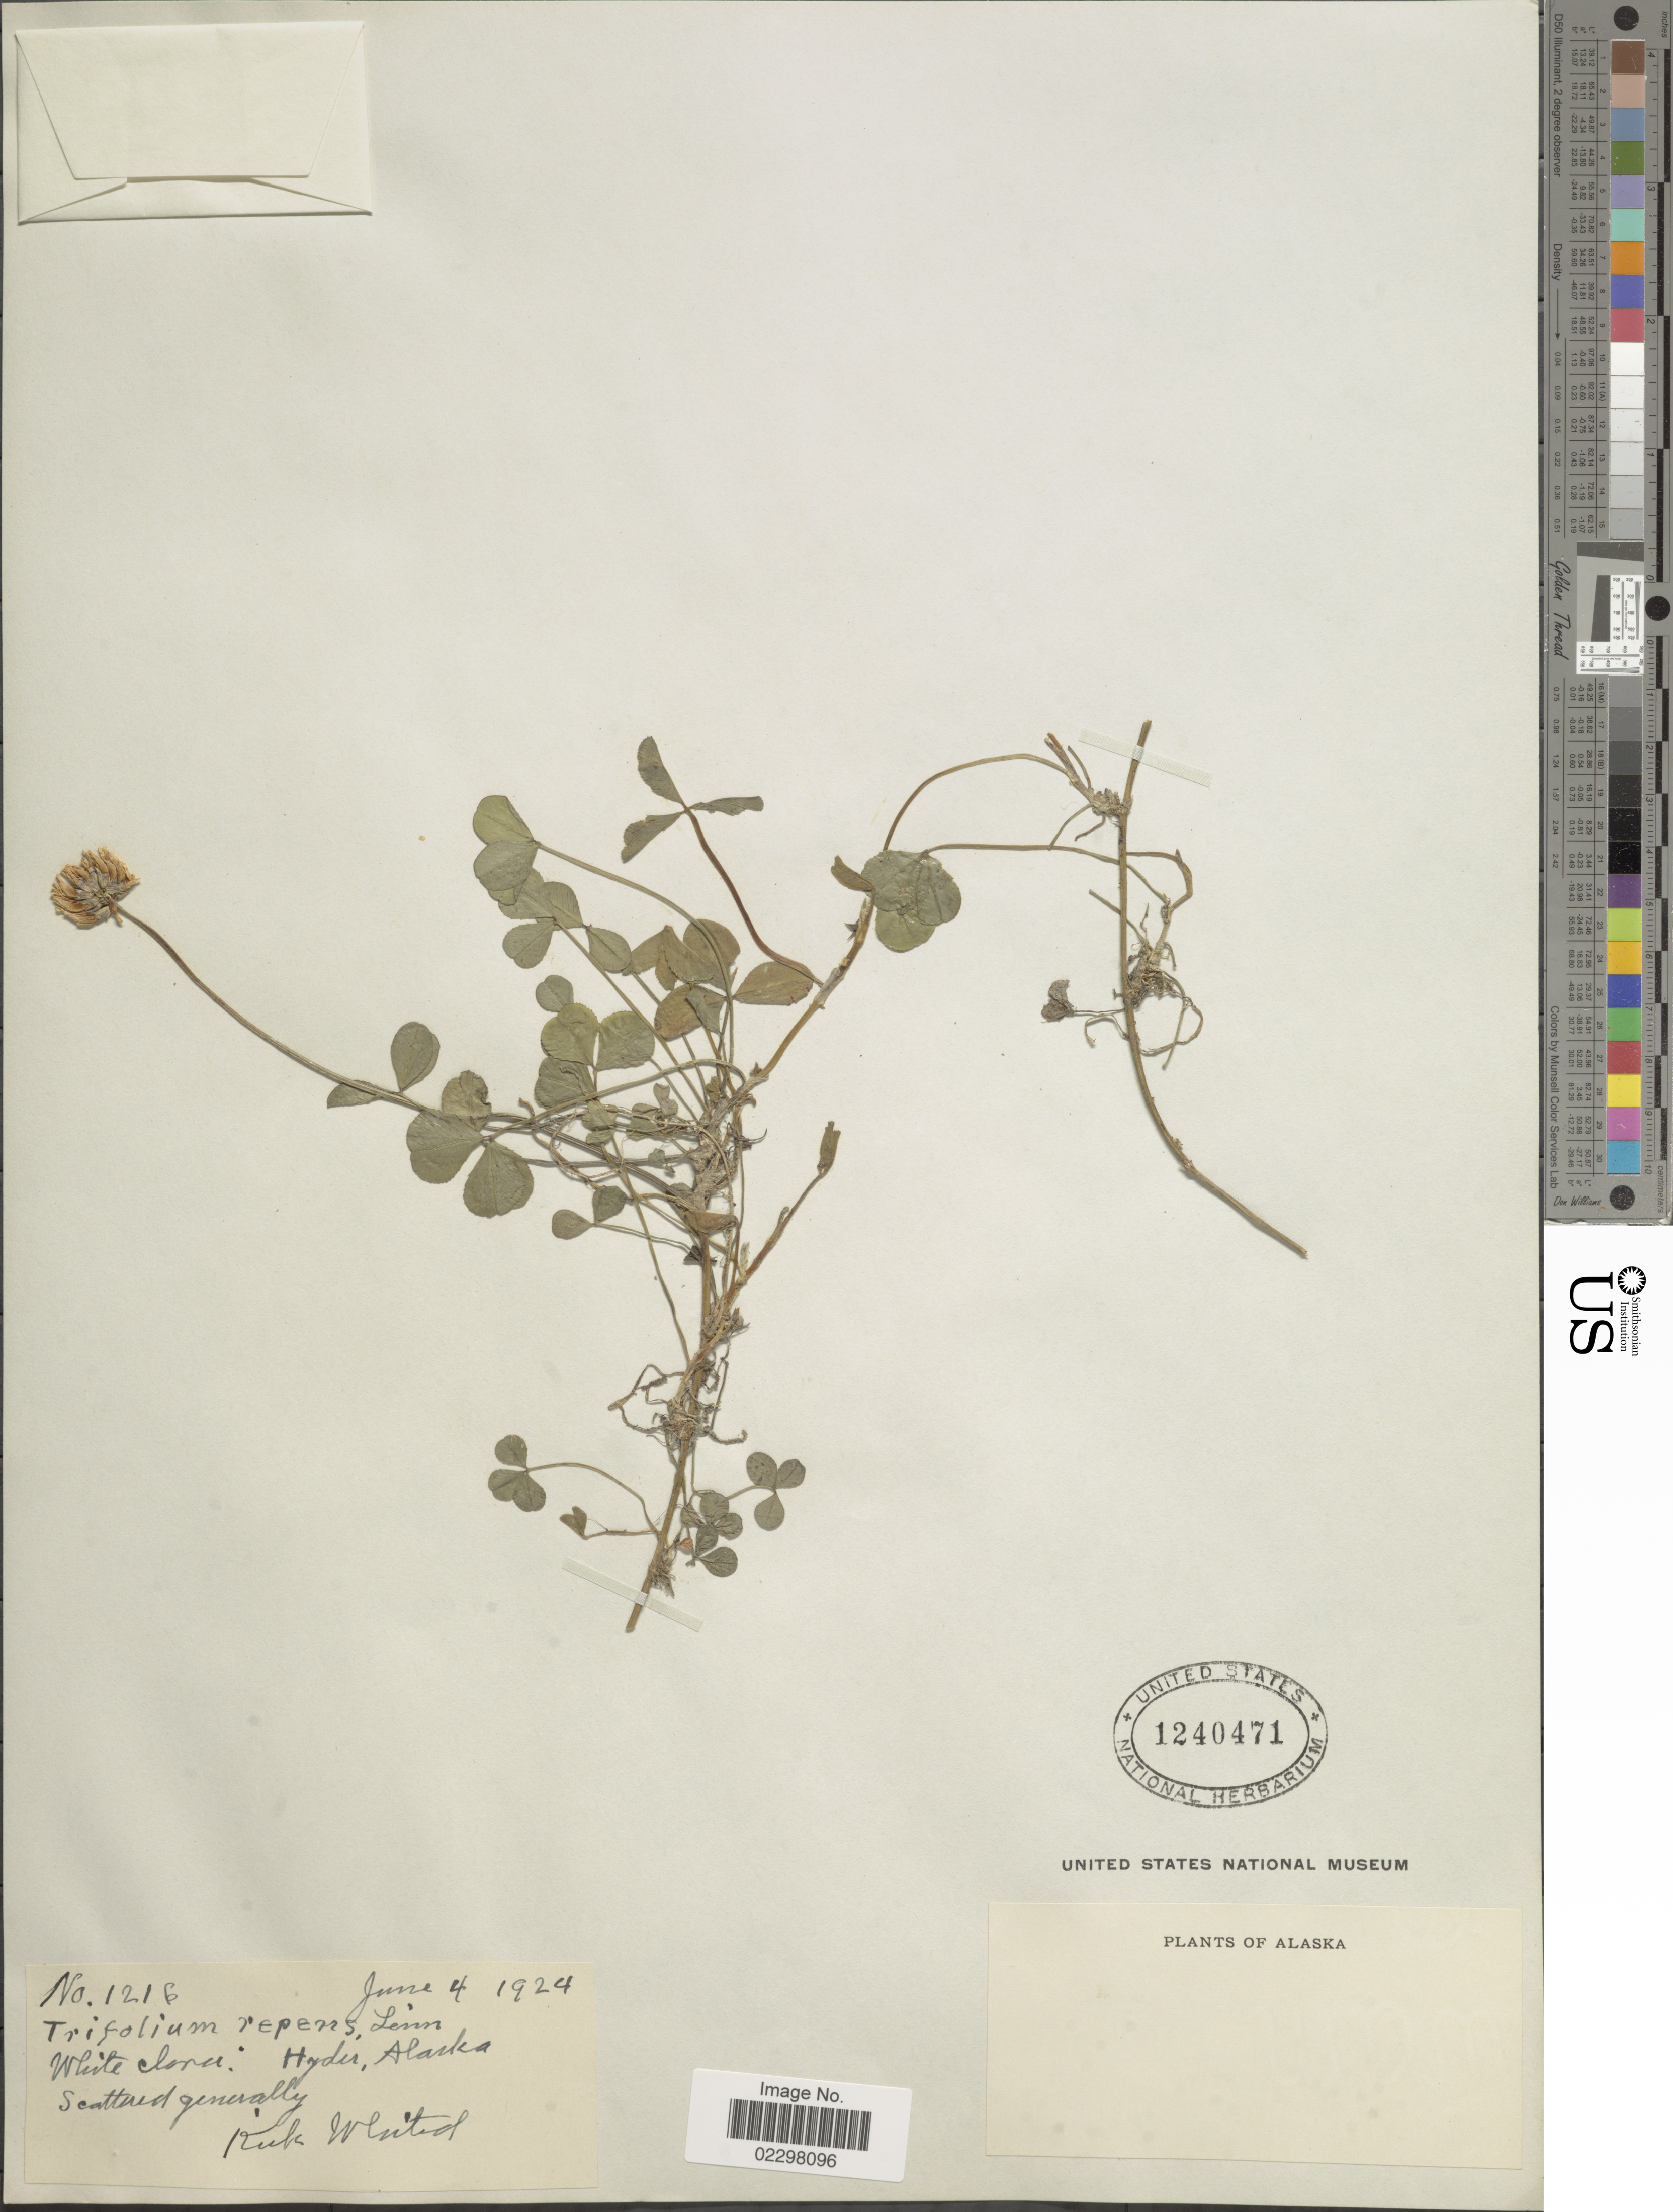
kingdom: Plantae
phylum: Tracheophyta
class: Magnoliopsida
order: Fabales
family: Fabaceae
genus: Trifolium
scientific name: Trifolium repens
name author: L.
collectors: K. Whited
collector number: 1216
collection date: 1924-06-04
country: United States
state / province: Alaska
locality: Heyder.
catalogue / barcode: US 1240471